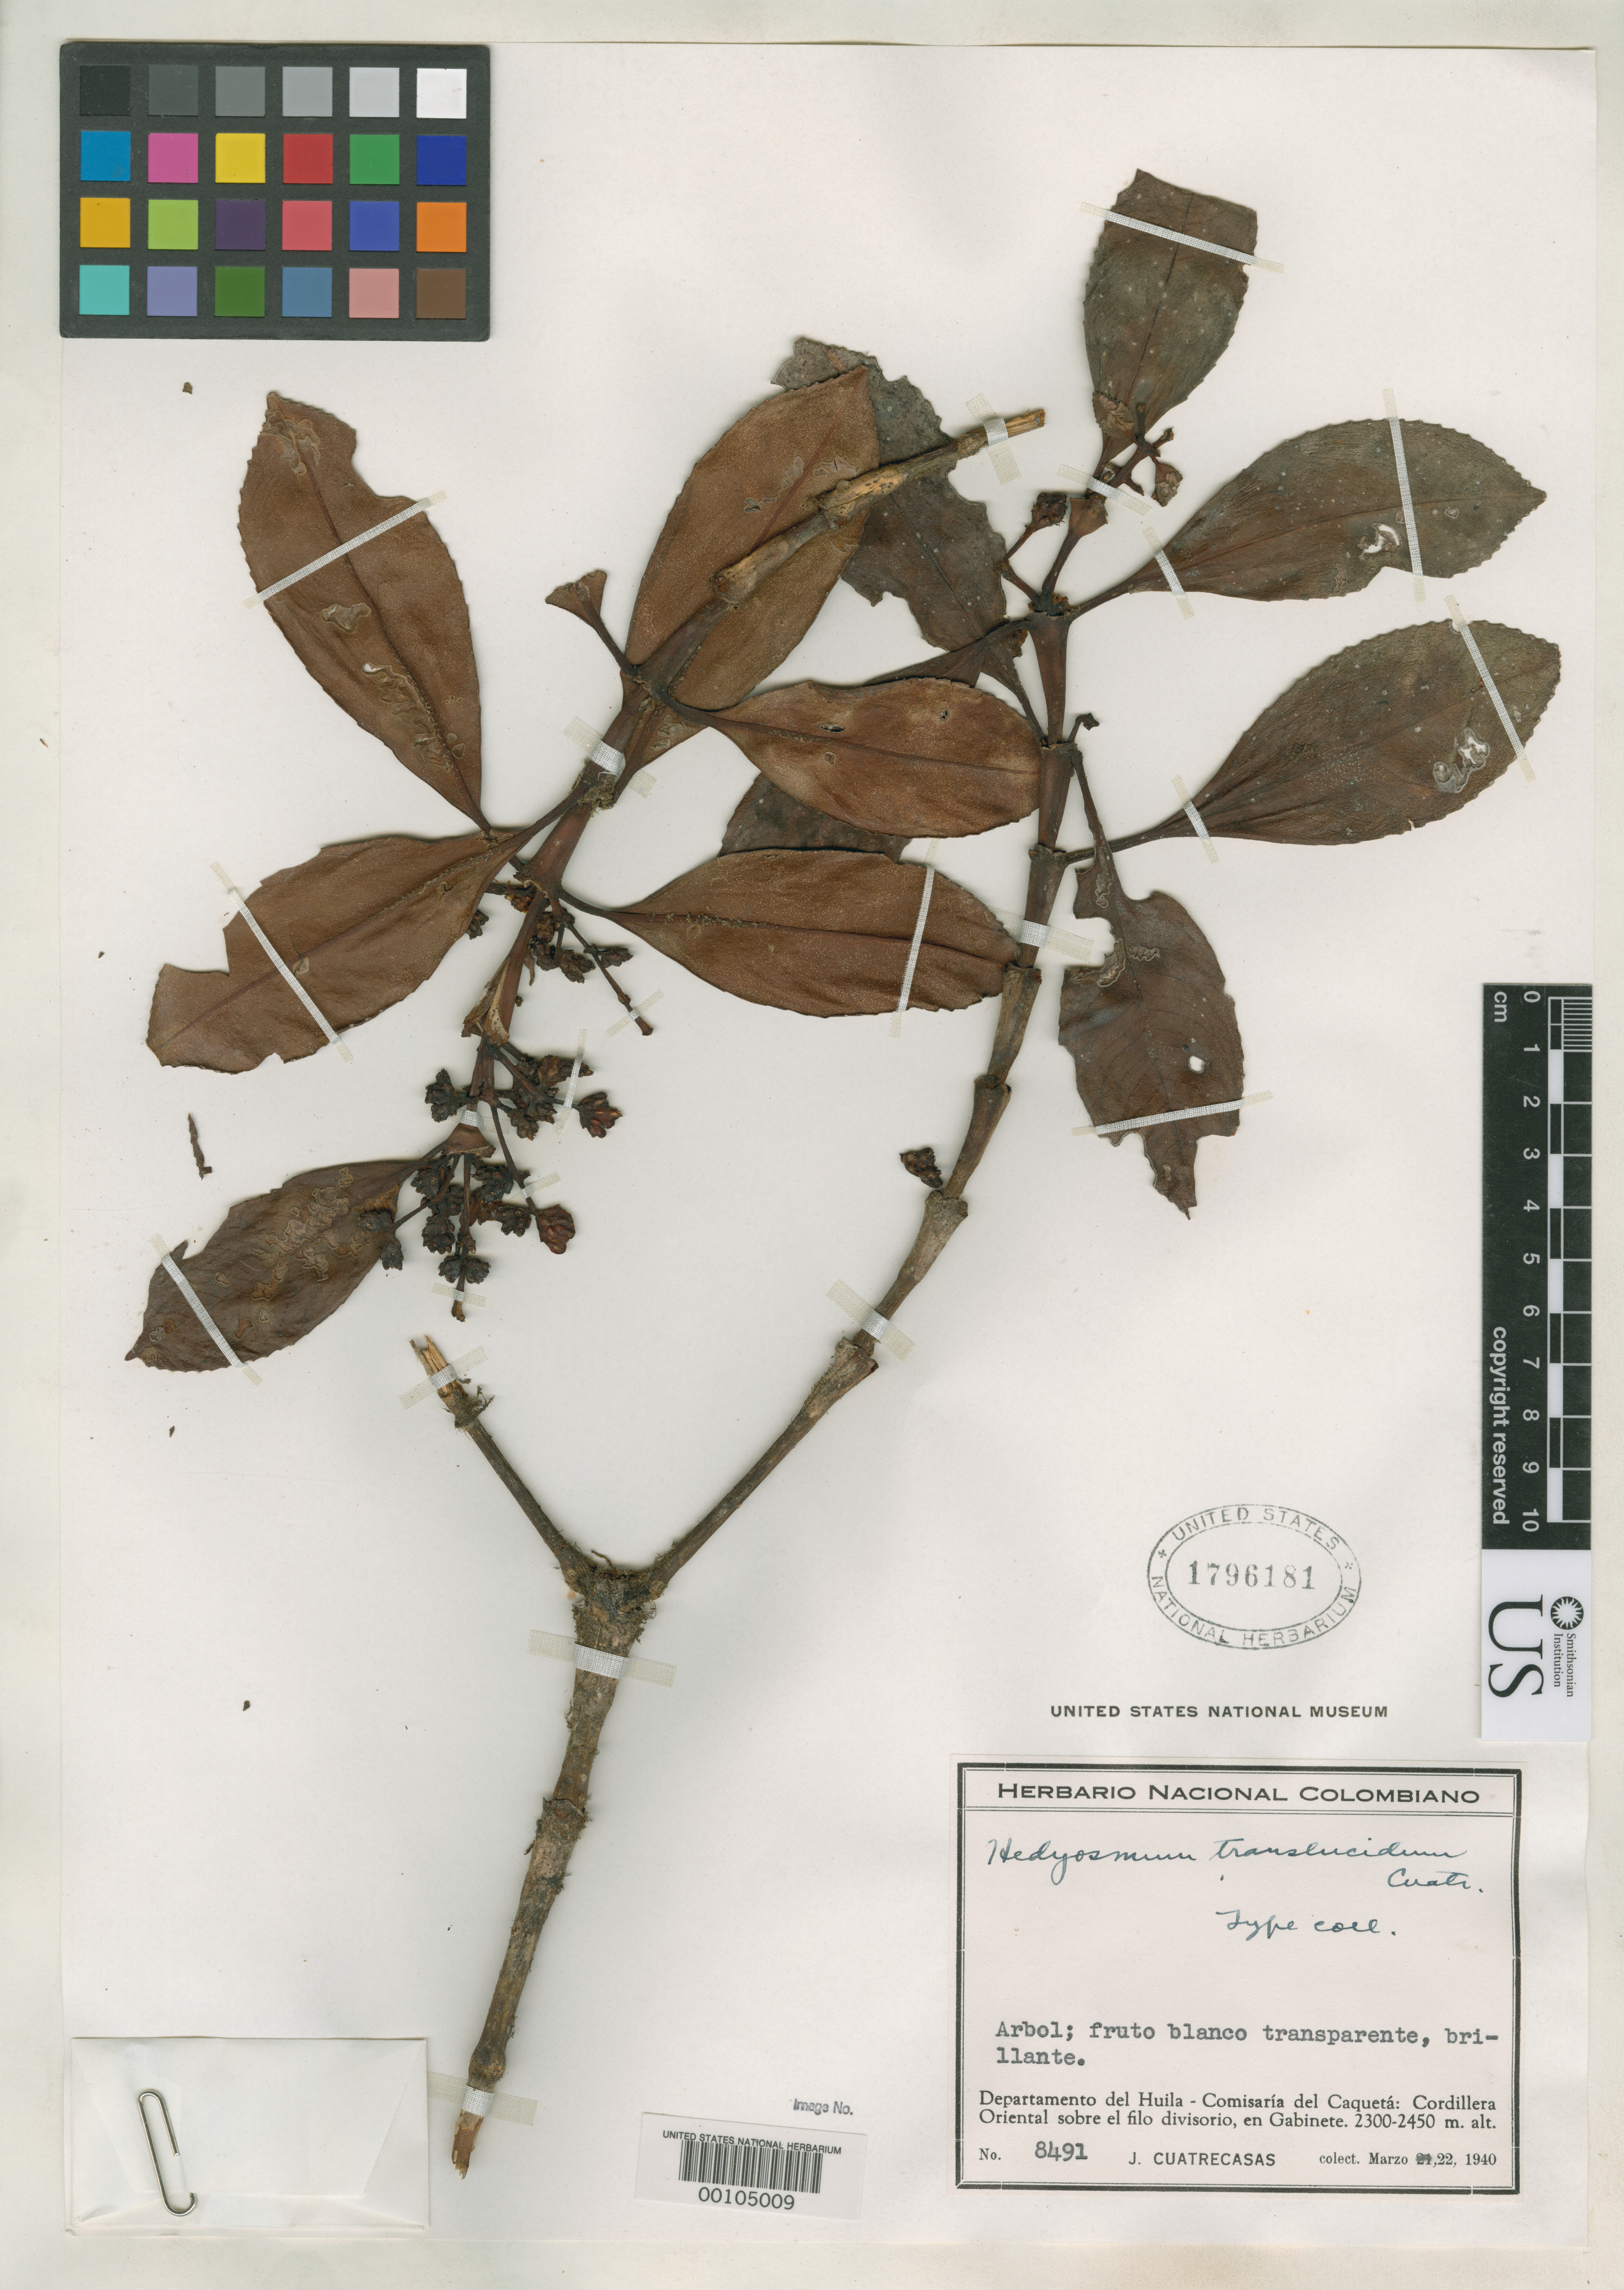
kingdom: Plantae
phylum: Tracheophyta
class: Magnoliopsida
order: Chloranthales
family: Chloranthaceae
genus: Hedyosmum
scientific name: Hedyosmum translucidum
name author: Cuatrec.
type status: Isotype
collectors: J. Cuatrecasas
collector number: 8491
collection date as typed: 22 Mar 1940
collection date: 1940-03-22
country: Colombia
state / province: Caquetá / Huila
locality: Cordillera Oriental, Gabinete.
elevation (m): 2300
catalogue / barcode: US 1796181